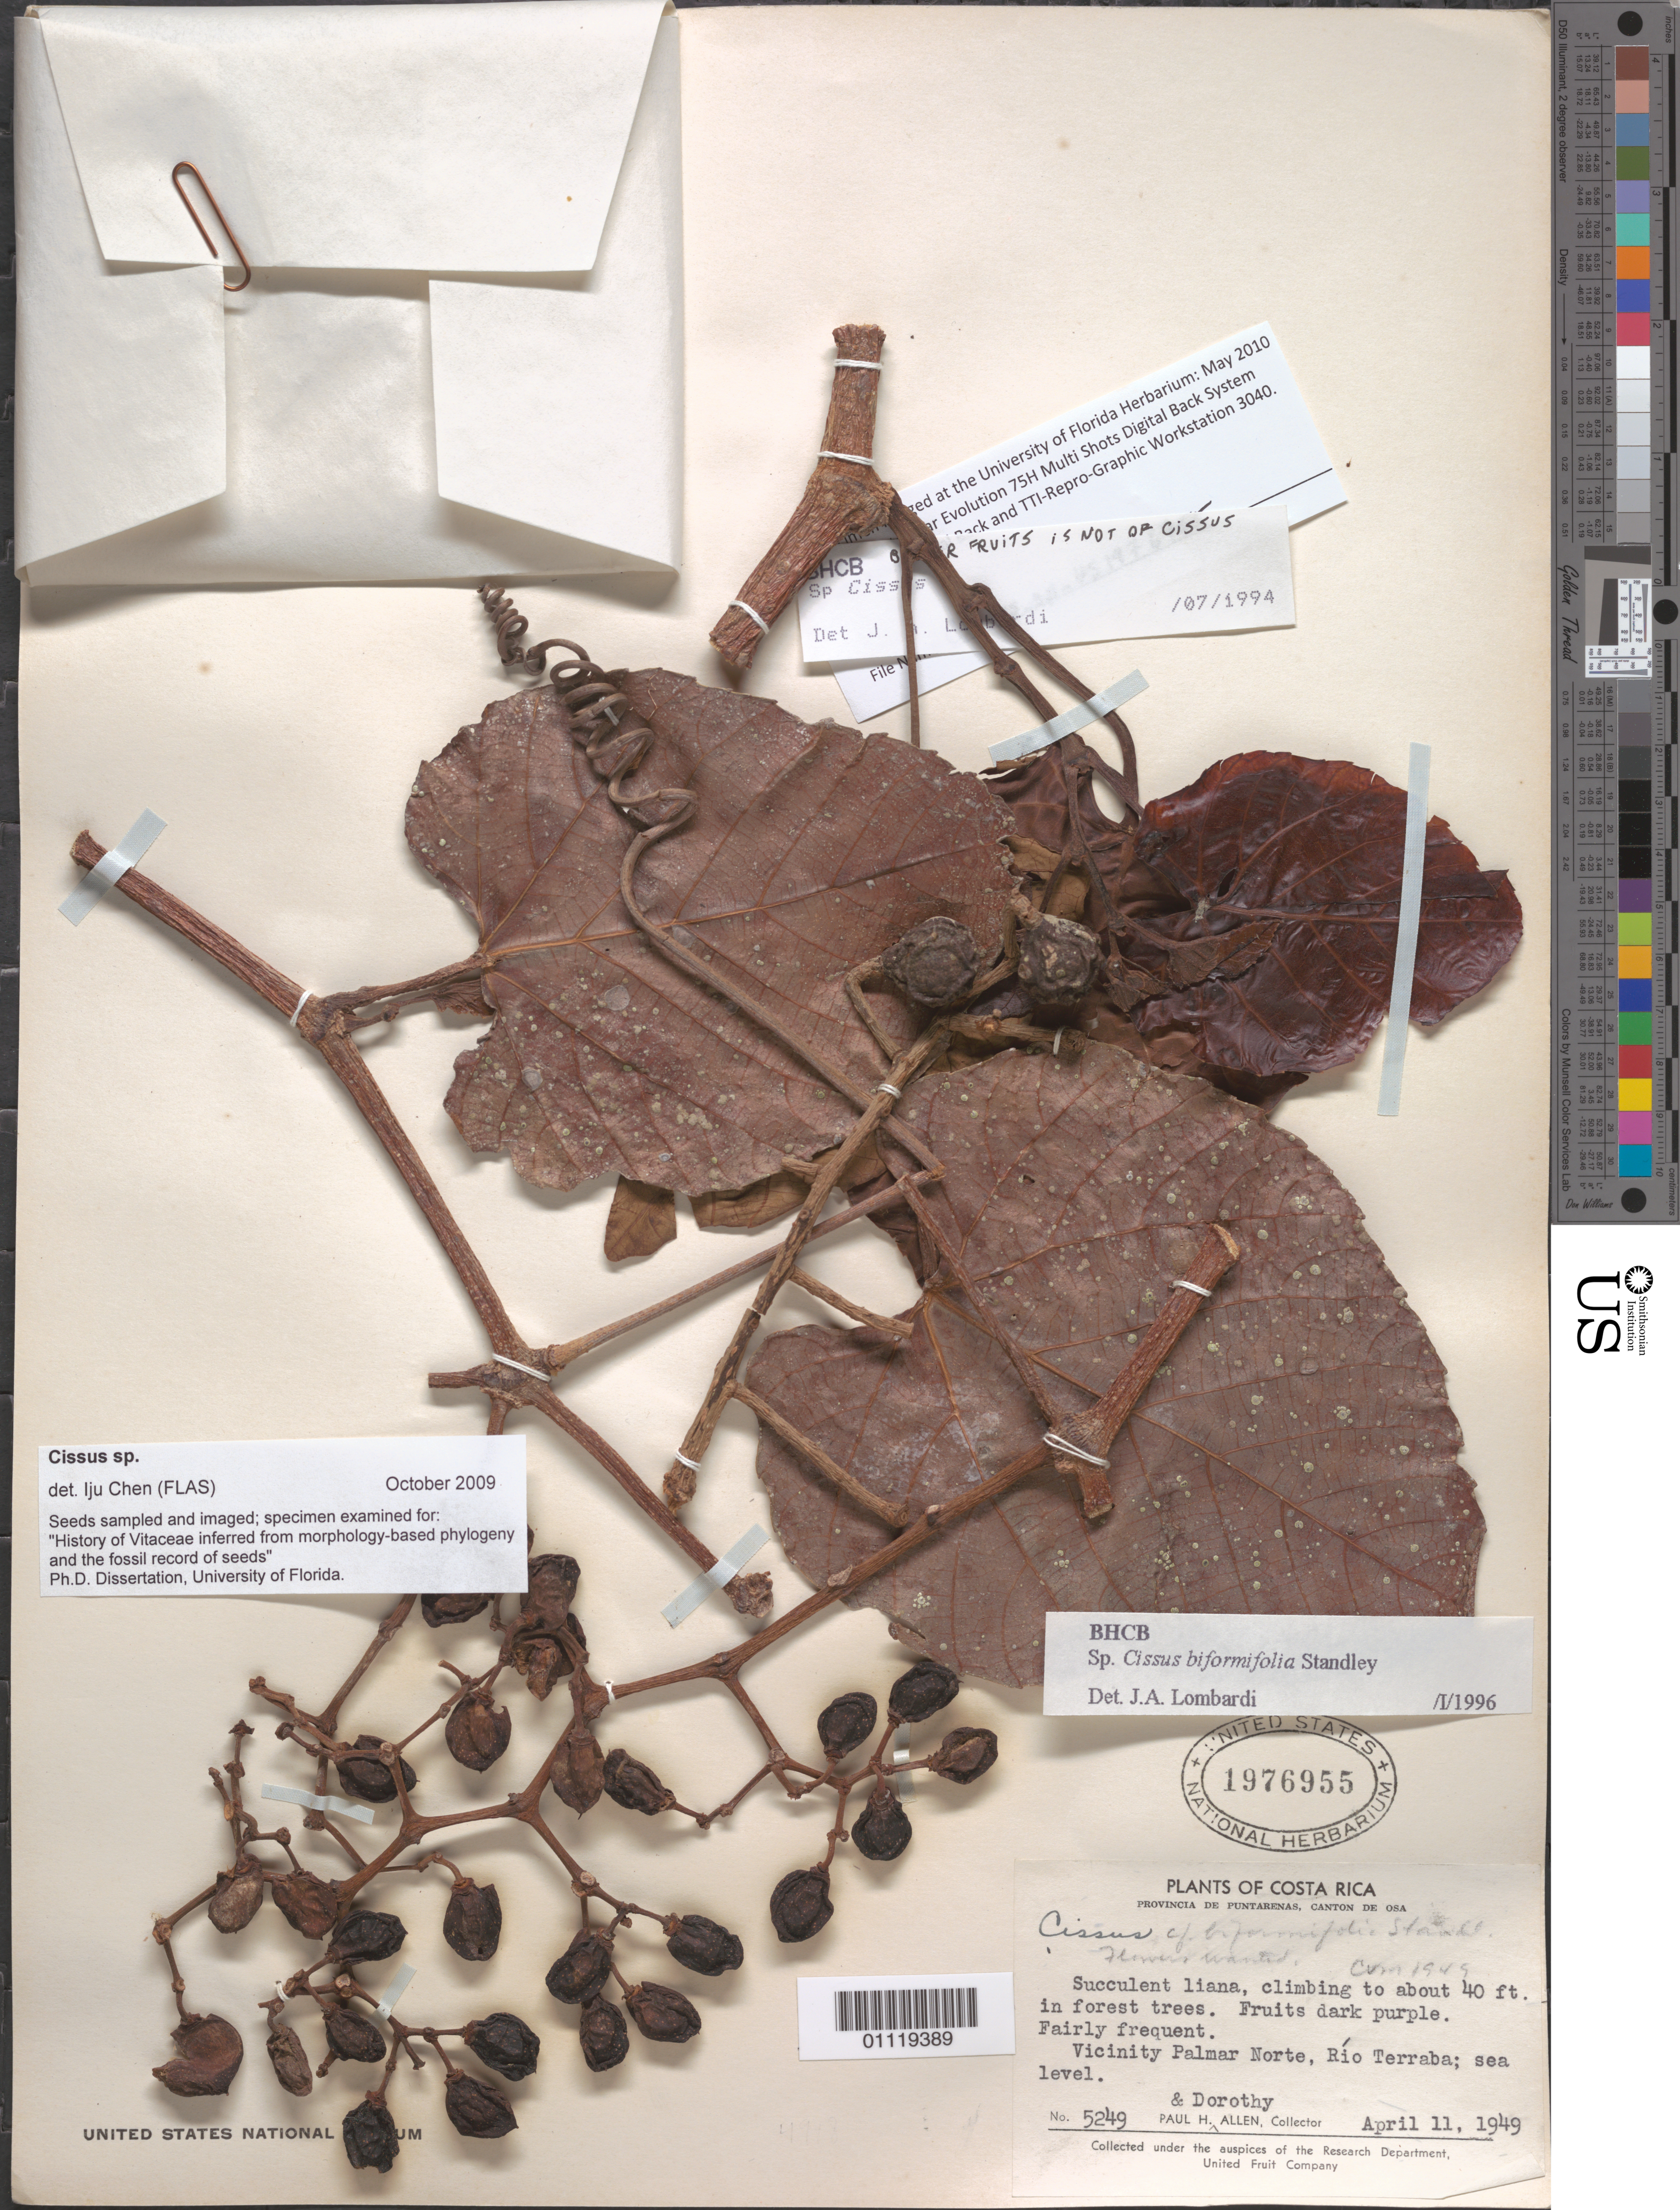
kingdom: Plantae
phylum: Tracheophyta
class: Magnoliopsida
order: Vitales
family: Vitaceae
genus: Cissus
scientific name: Cissus biformifolia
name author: Standl.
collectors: P. H. Allen & D. Crowson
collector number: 5249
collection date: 1949-04-11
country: Costa Rica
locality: Vicinity Palmar Norte, Rio Terraba.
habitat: Succulent liana, climbing in forest trees.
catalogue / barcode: US 1976955